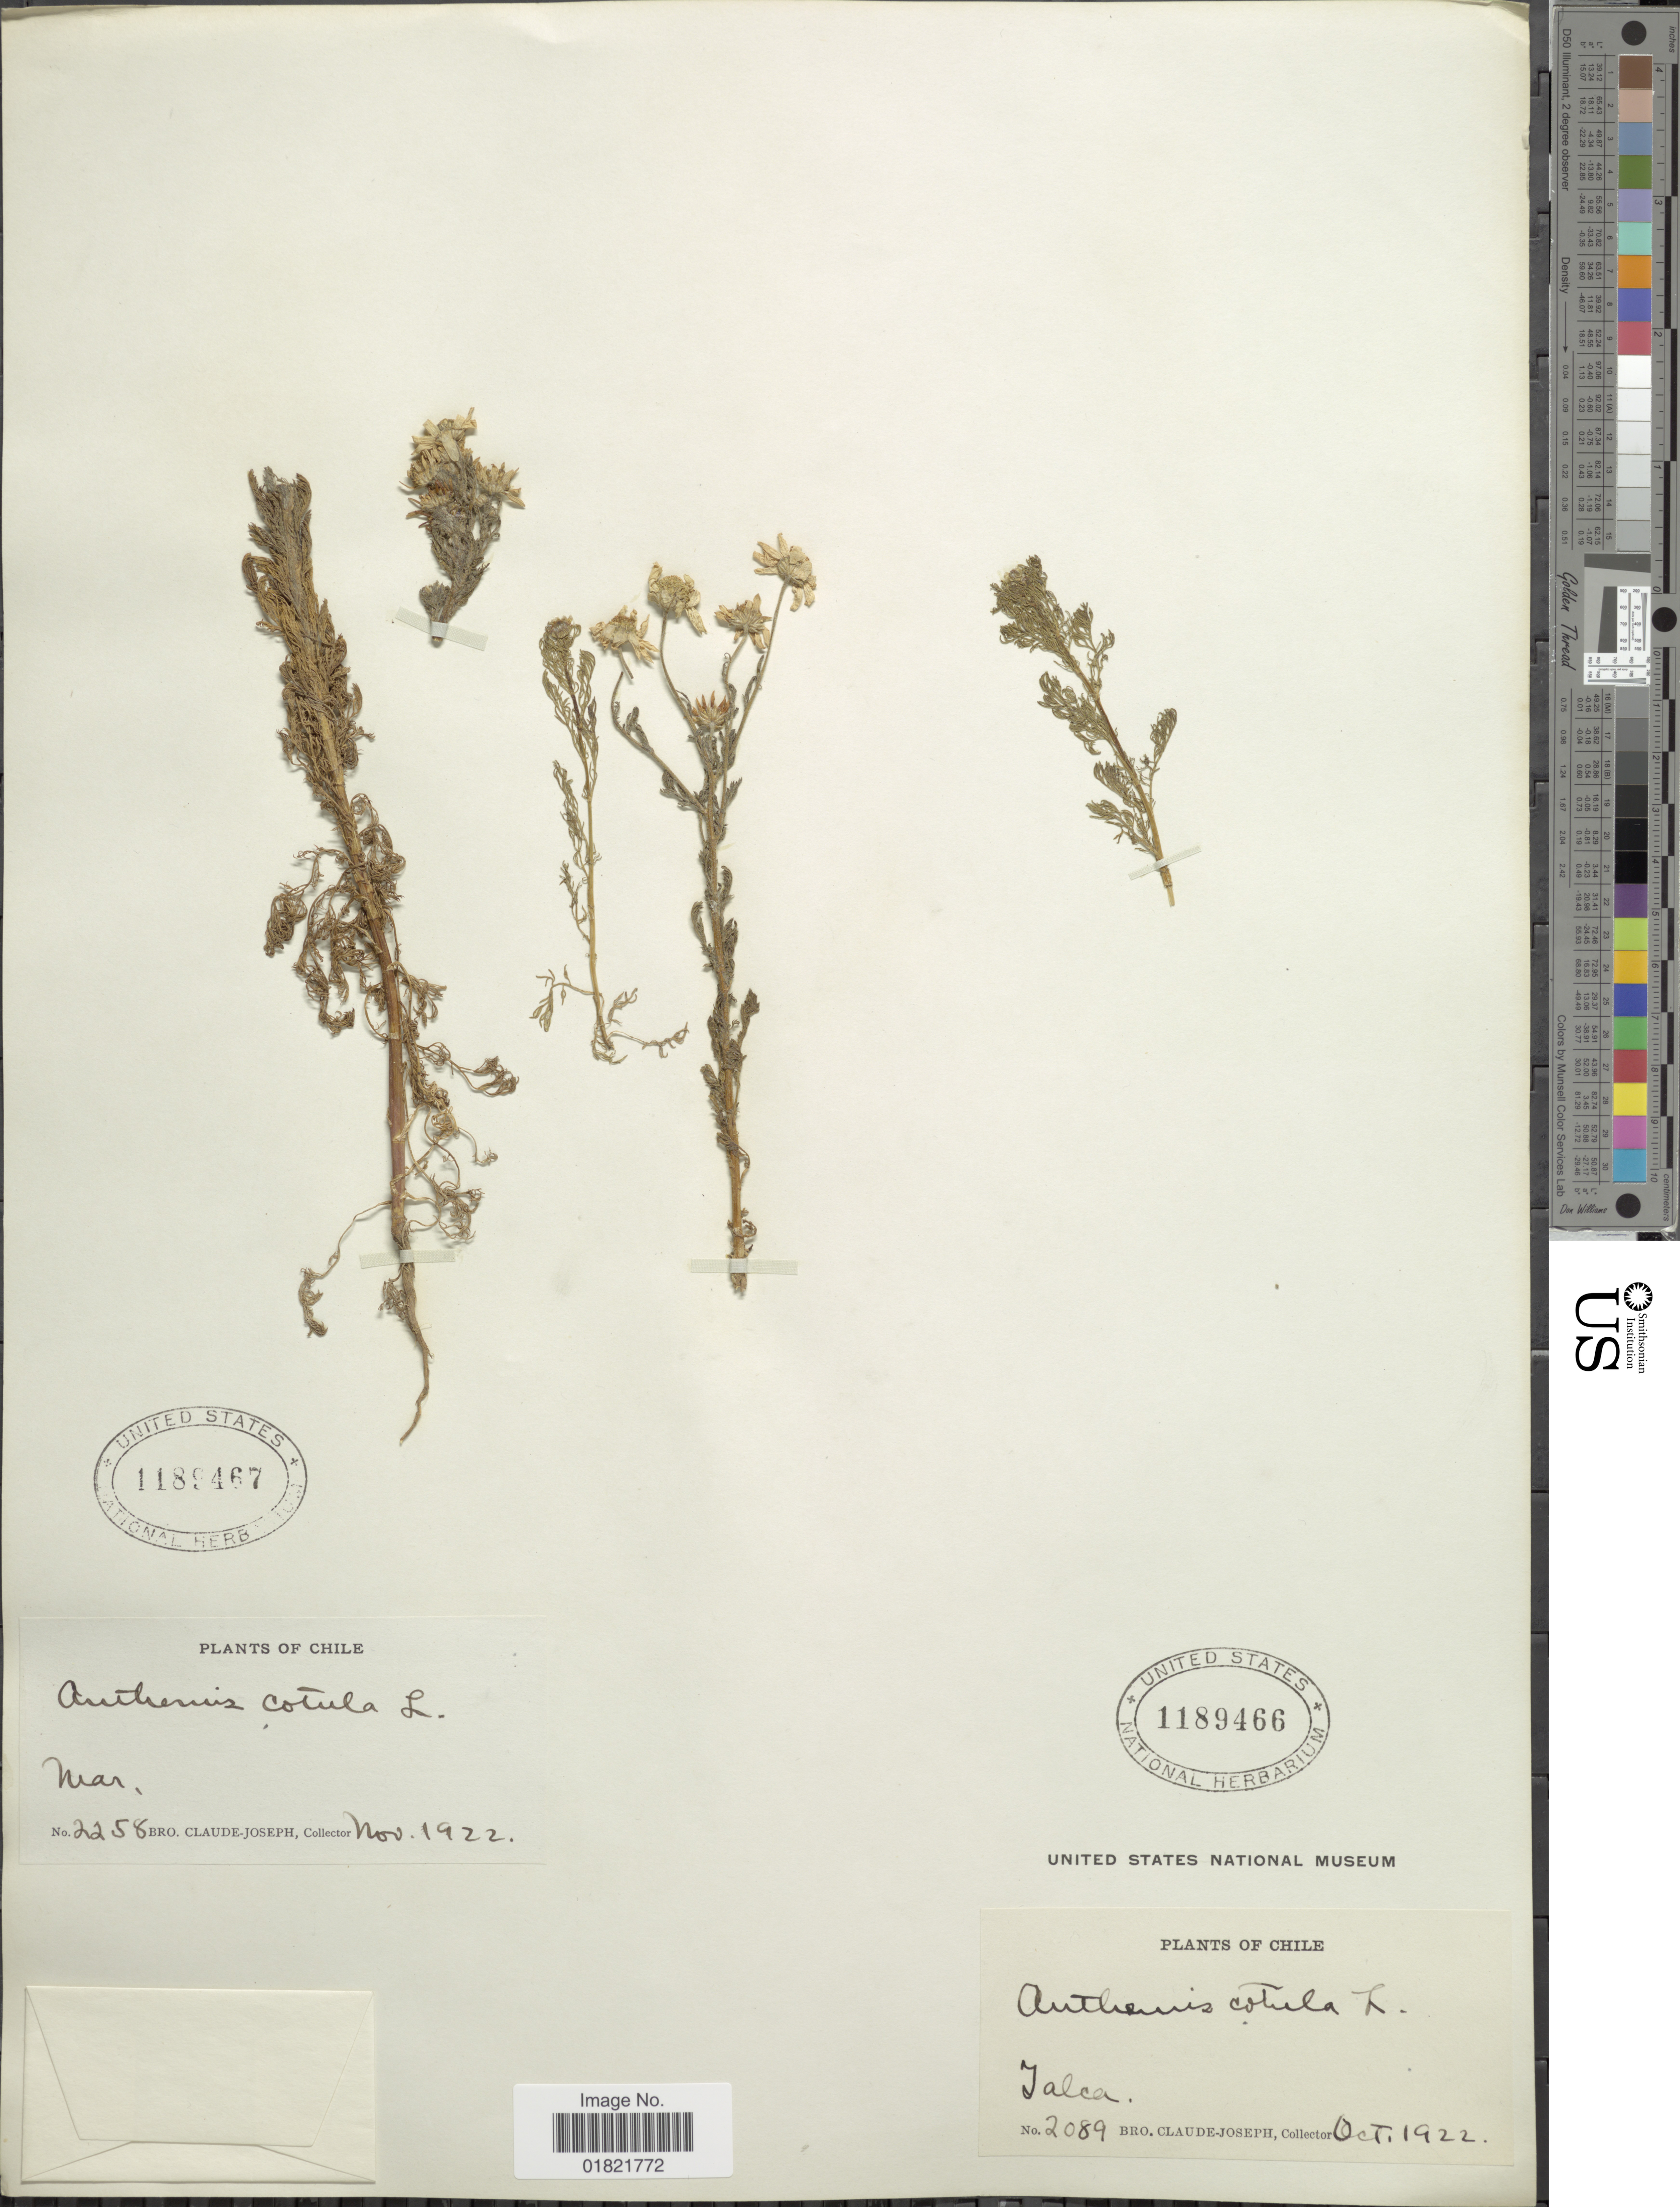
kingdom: Plantae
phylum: Tracheophyta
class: Magnoliopsida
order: Asterales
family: Asteraceae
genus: Anthemis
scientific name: Anthemis cotula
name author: L.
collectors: Bro. Claude-Joseph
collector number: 2558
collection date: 1922-11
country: Chile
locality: Talca, Mar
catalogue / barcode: US 1189467